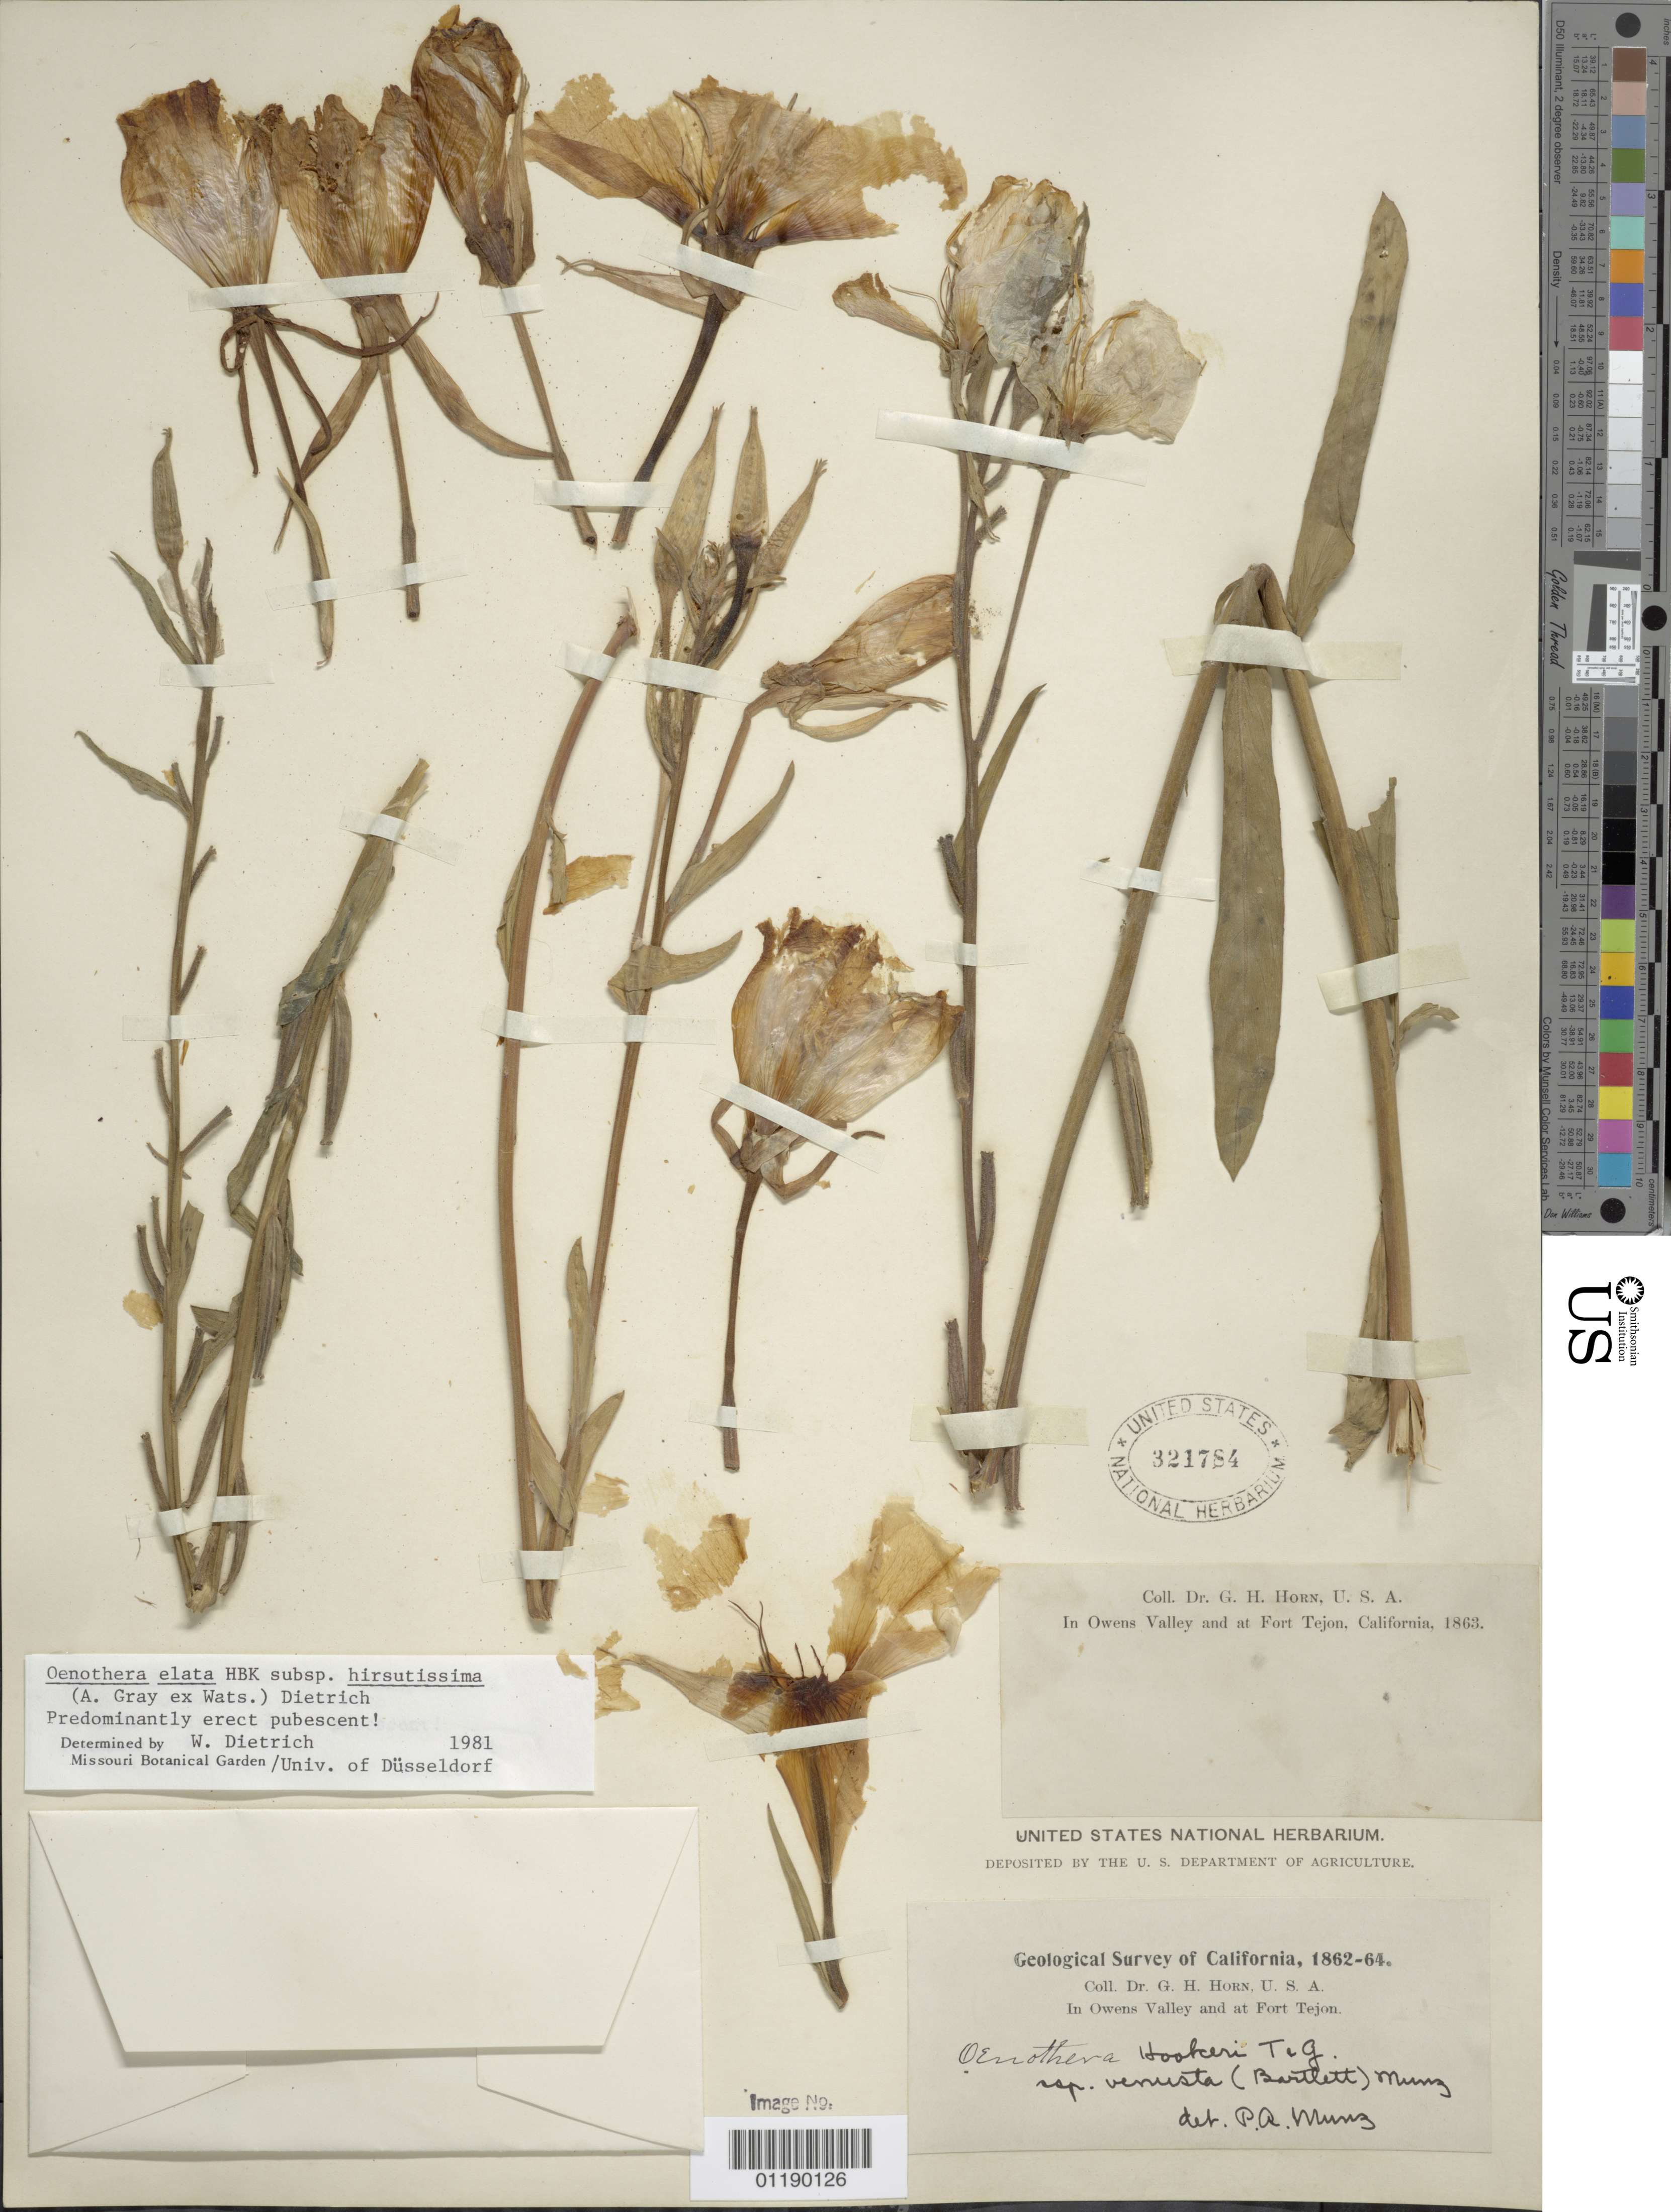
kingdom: Plantae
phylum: Tracheophyta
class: Magnoliopsida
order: Myrtales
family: Onagraceae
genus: Oenothera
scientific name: Oenothera elata subsp. hirsutissima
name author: (A. Gray ex S. Watson) W. Dietr.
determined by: Dietrich, W.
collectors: G. Horn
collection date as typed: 1862 to -- --- 1864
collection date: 1862/1864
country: United States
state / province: California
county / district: Kern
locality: In Owens Valley and at Fort Tejon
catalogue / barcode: US 321784